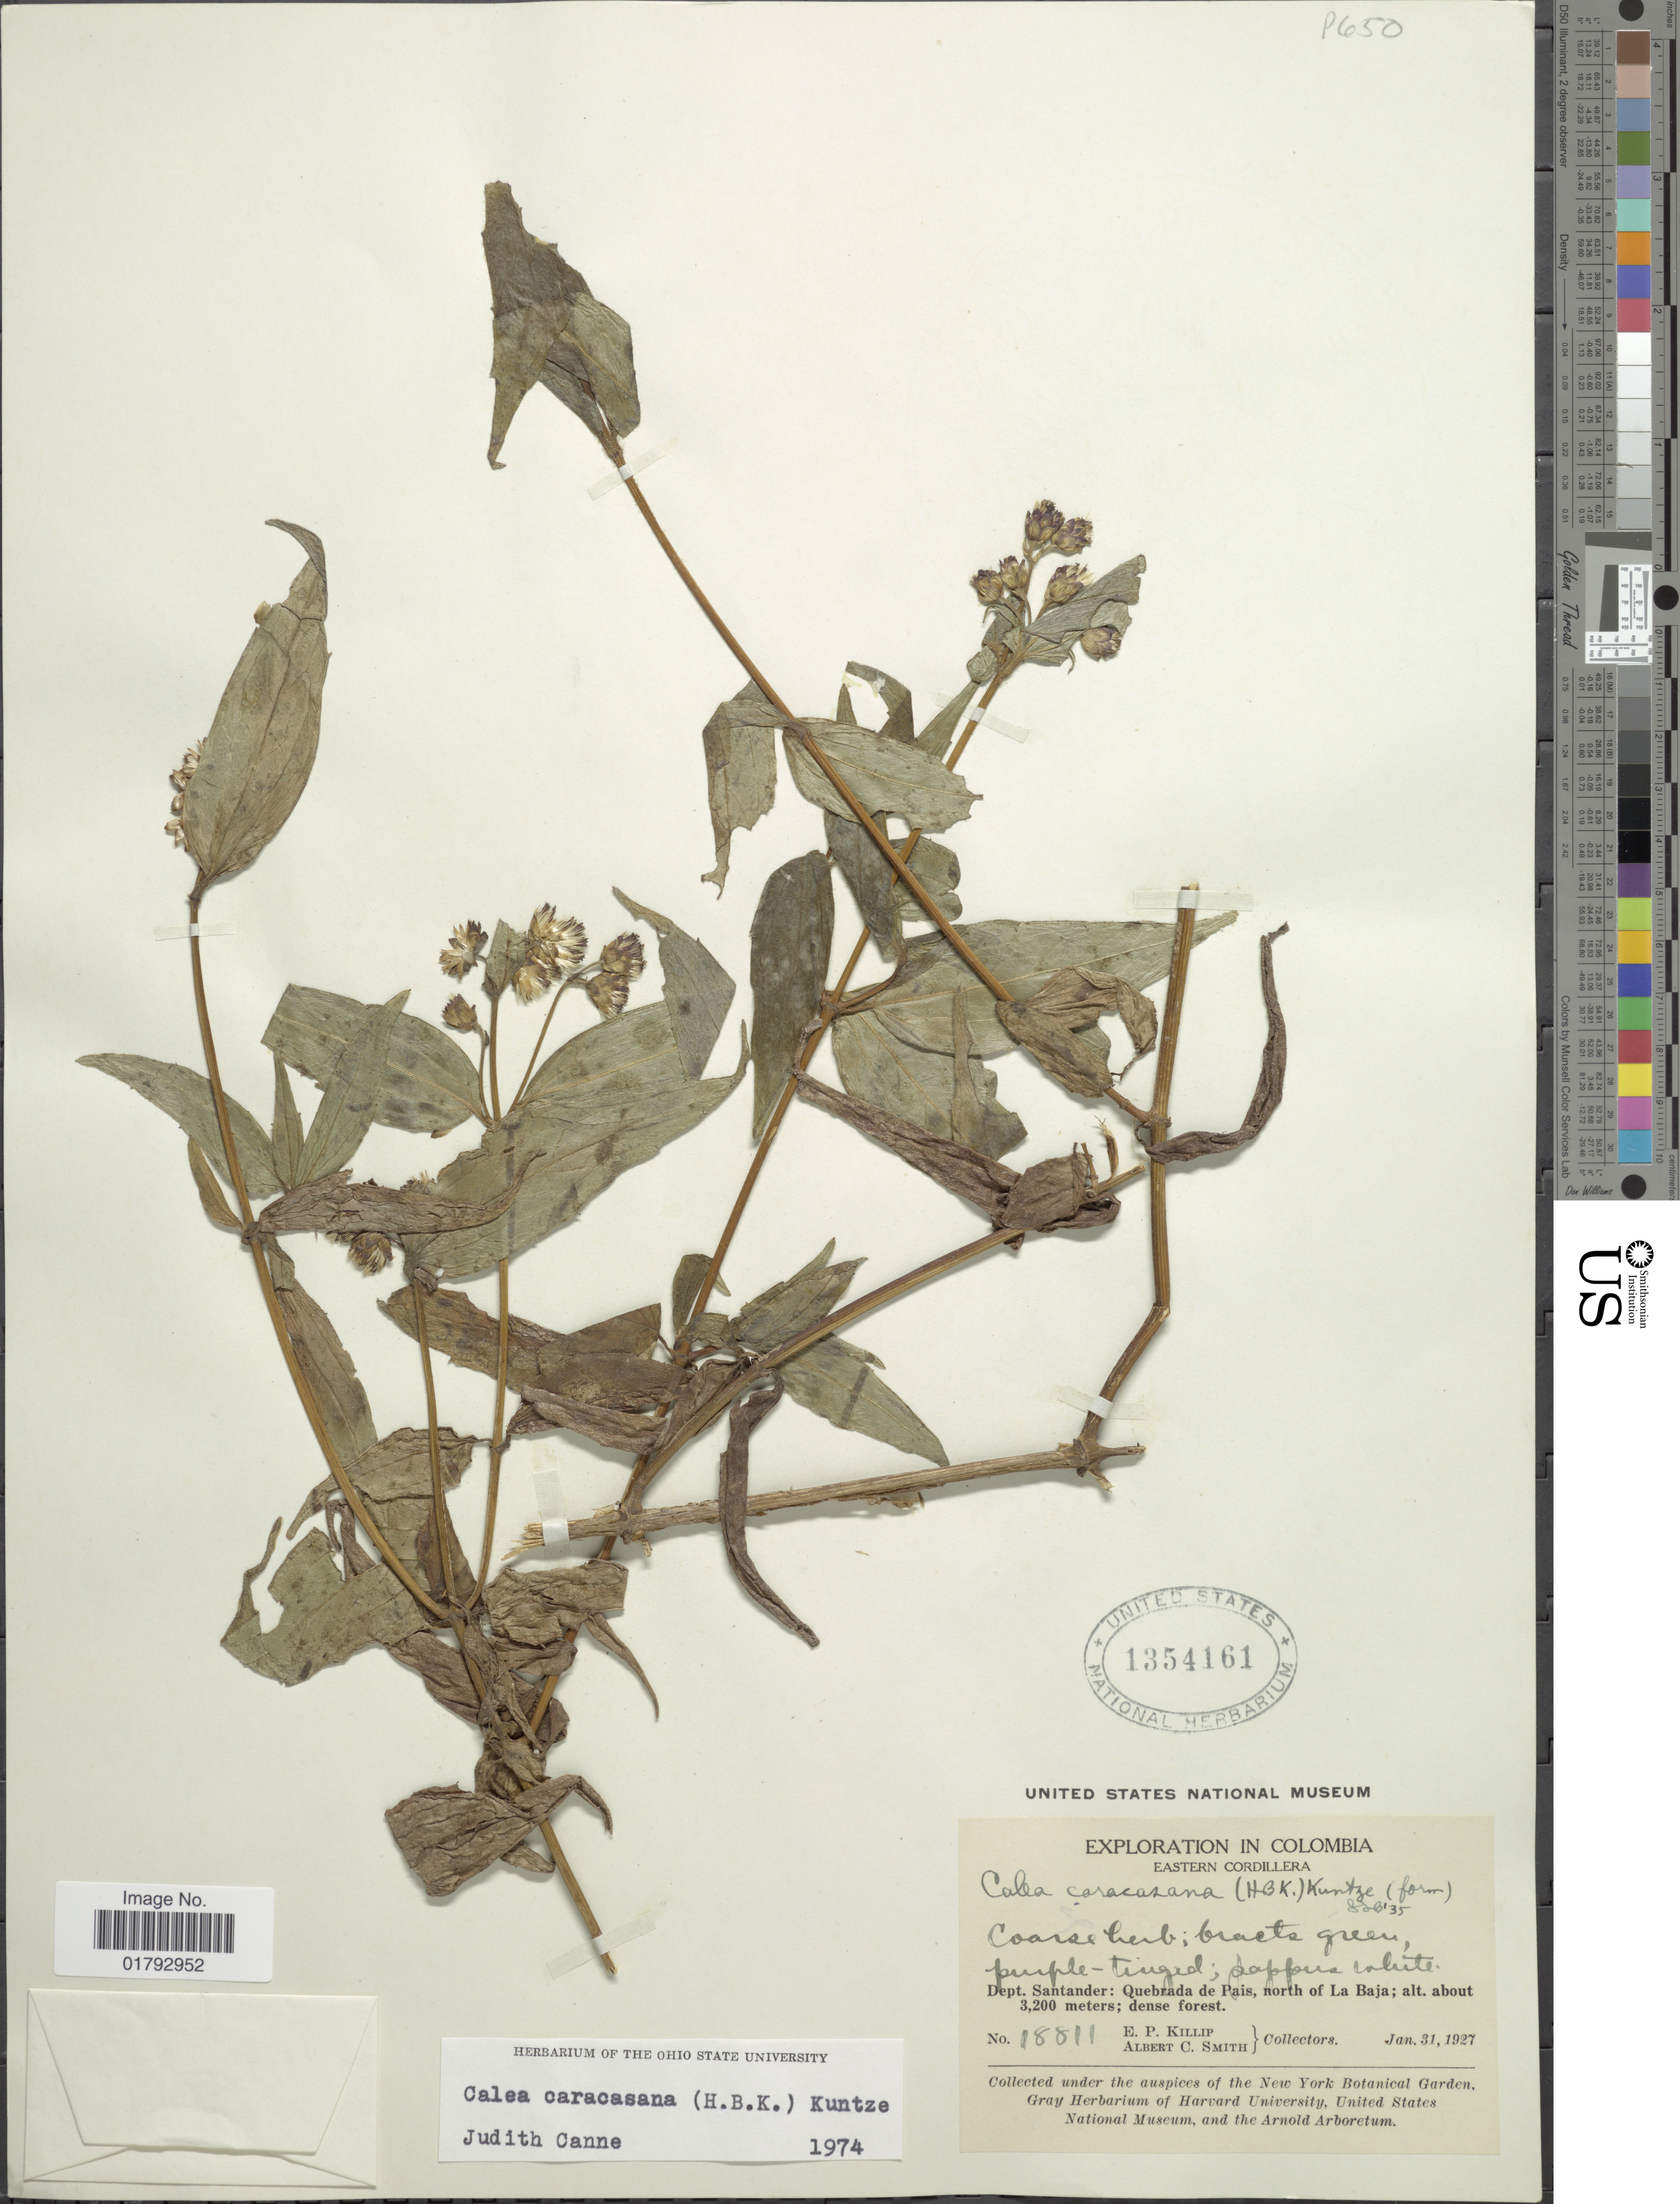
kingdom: Plantae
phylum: Tracheophyta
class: Magnoliopsida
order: Asterales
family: Asteraceae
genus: Alloispermum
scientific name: Alloispermum caracasanum f. discoidea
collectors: E. P. Killip & A. C. Smith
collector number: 18811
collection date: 1927-01-31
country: Colombia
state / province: Santander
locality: Dept. Santander: Quebrada de Pais, north of La Baja.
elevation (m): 3200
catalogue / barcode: US 1354161